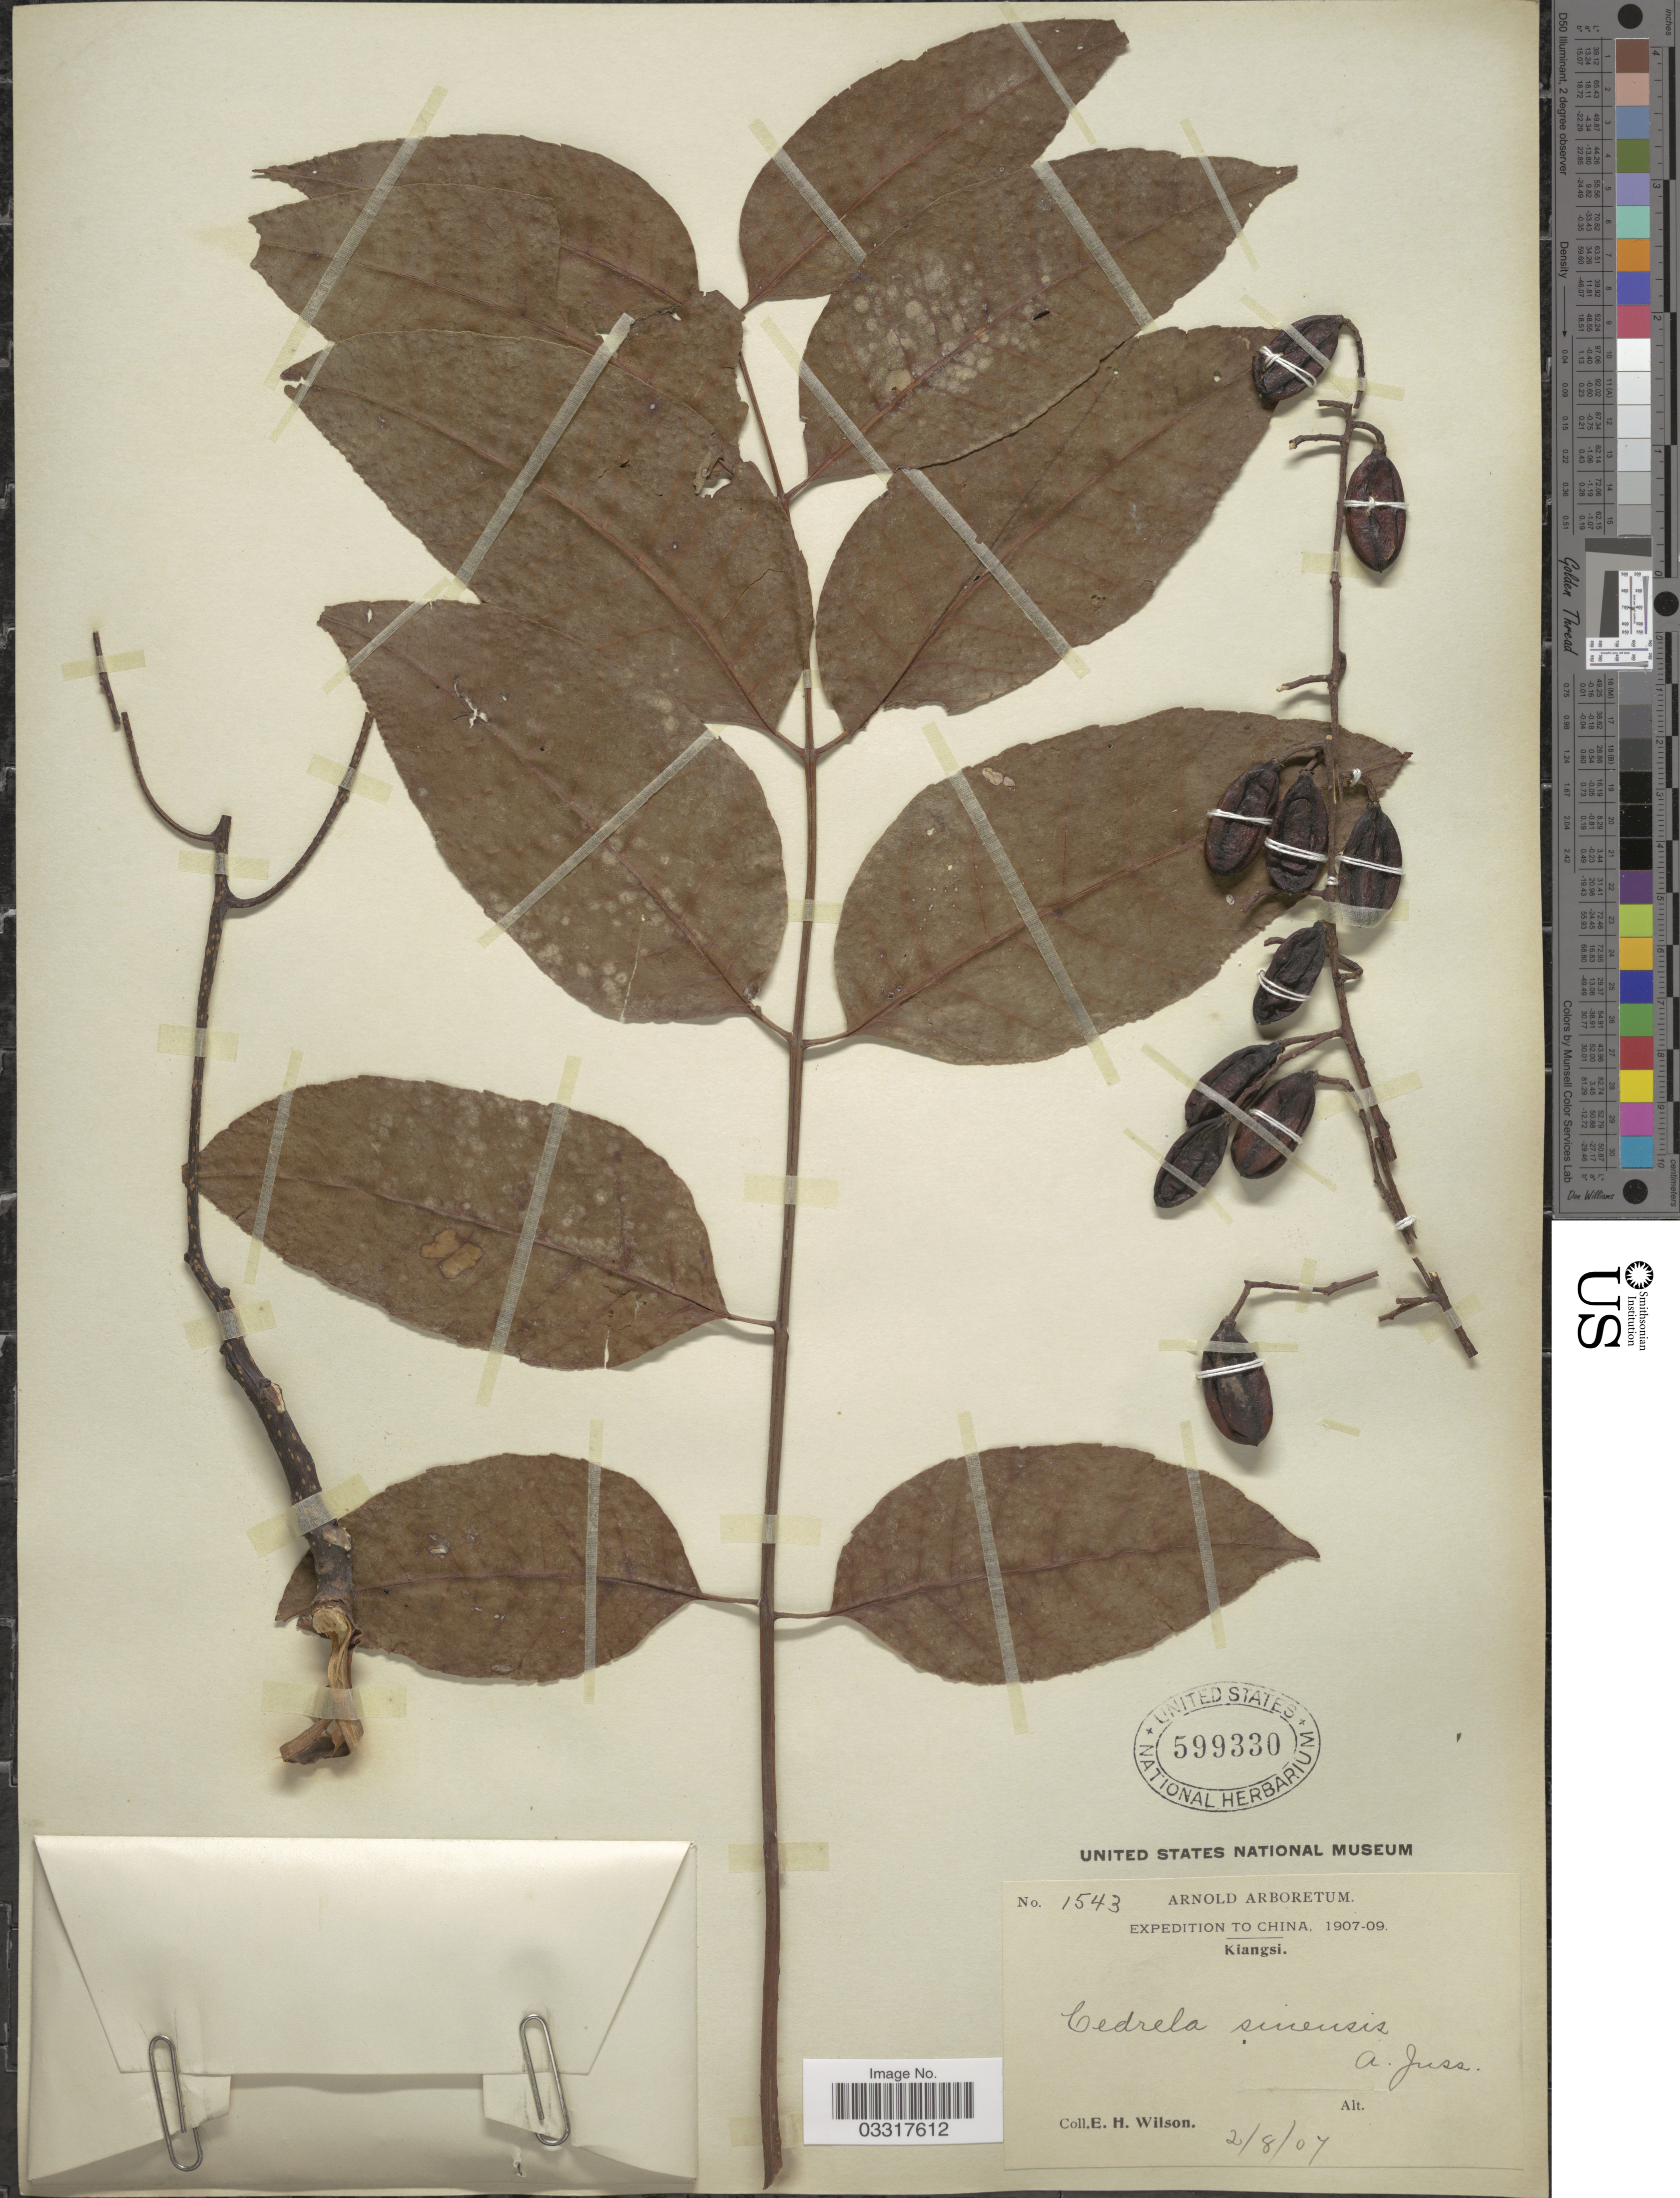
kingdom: Plantae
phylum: Tracheophyta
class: Magnoliopsida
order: Sapindales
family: Meliaceae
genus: Toona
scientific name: Toona sinensis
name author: (A. Juss.) M. Roem.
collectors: E. Wilson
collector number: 1543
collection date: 1907-08-02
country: China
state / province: Jiangxi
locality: Kiangsi.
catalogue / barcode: US 599330